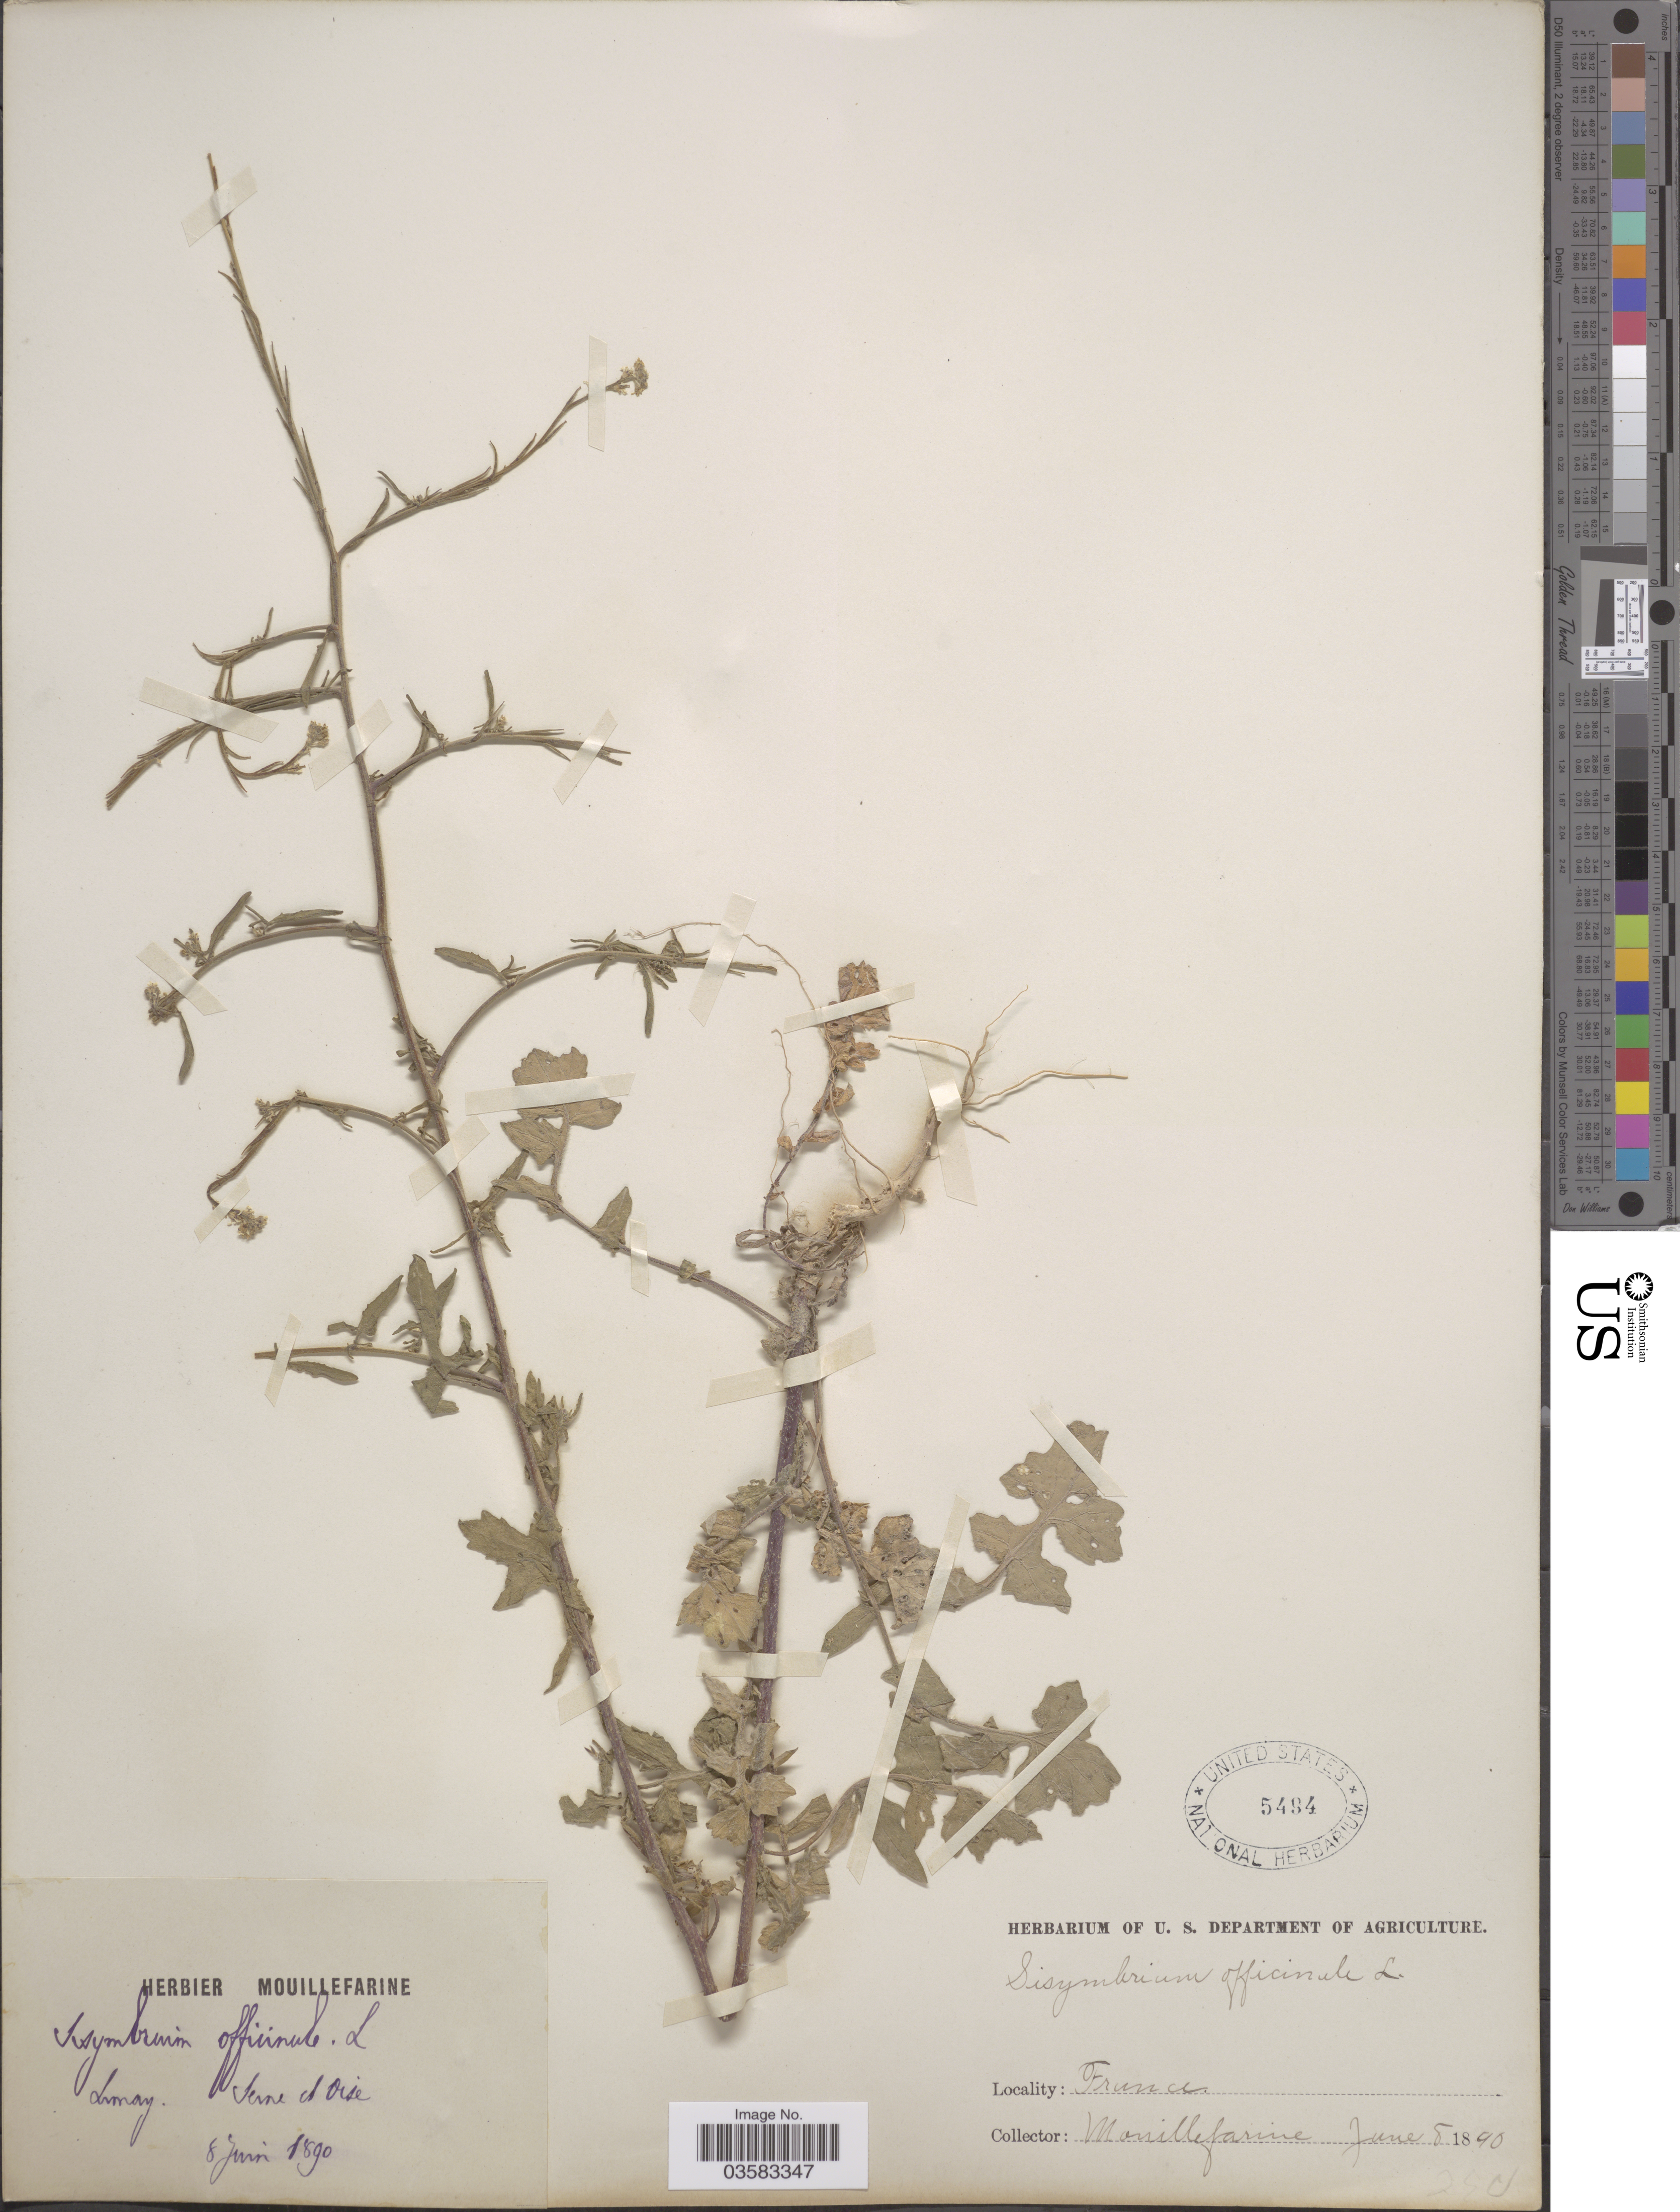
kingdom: Plantae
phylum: Tracheophyta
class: Magnoliopsida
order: Brassicales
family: Brassicaceae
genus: Sisymbrium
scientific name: Sisymbrium officinale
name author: (L.) Scop.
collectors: A. Mouillefarine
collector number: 250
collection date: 1890-06-08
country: France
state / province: Île-de-France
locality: Limay, Seine et Oise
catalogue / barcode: US 5494